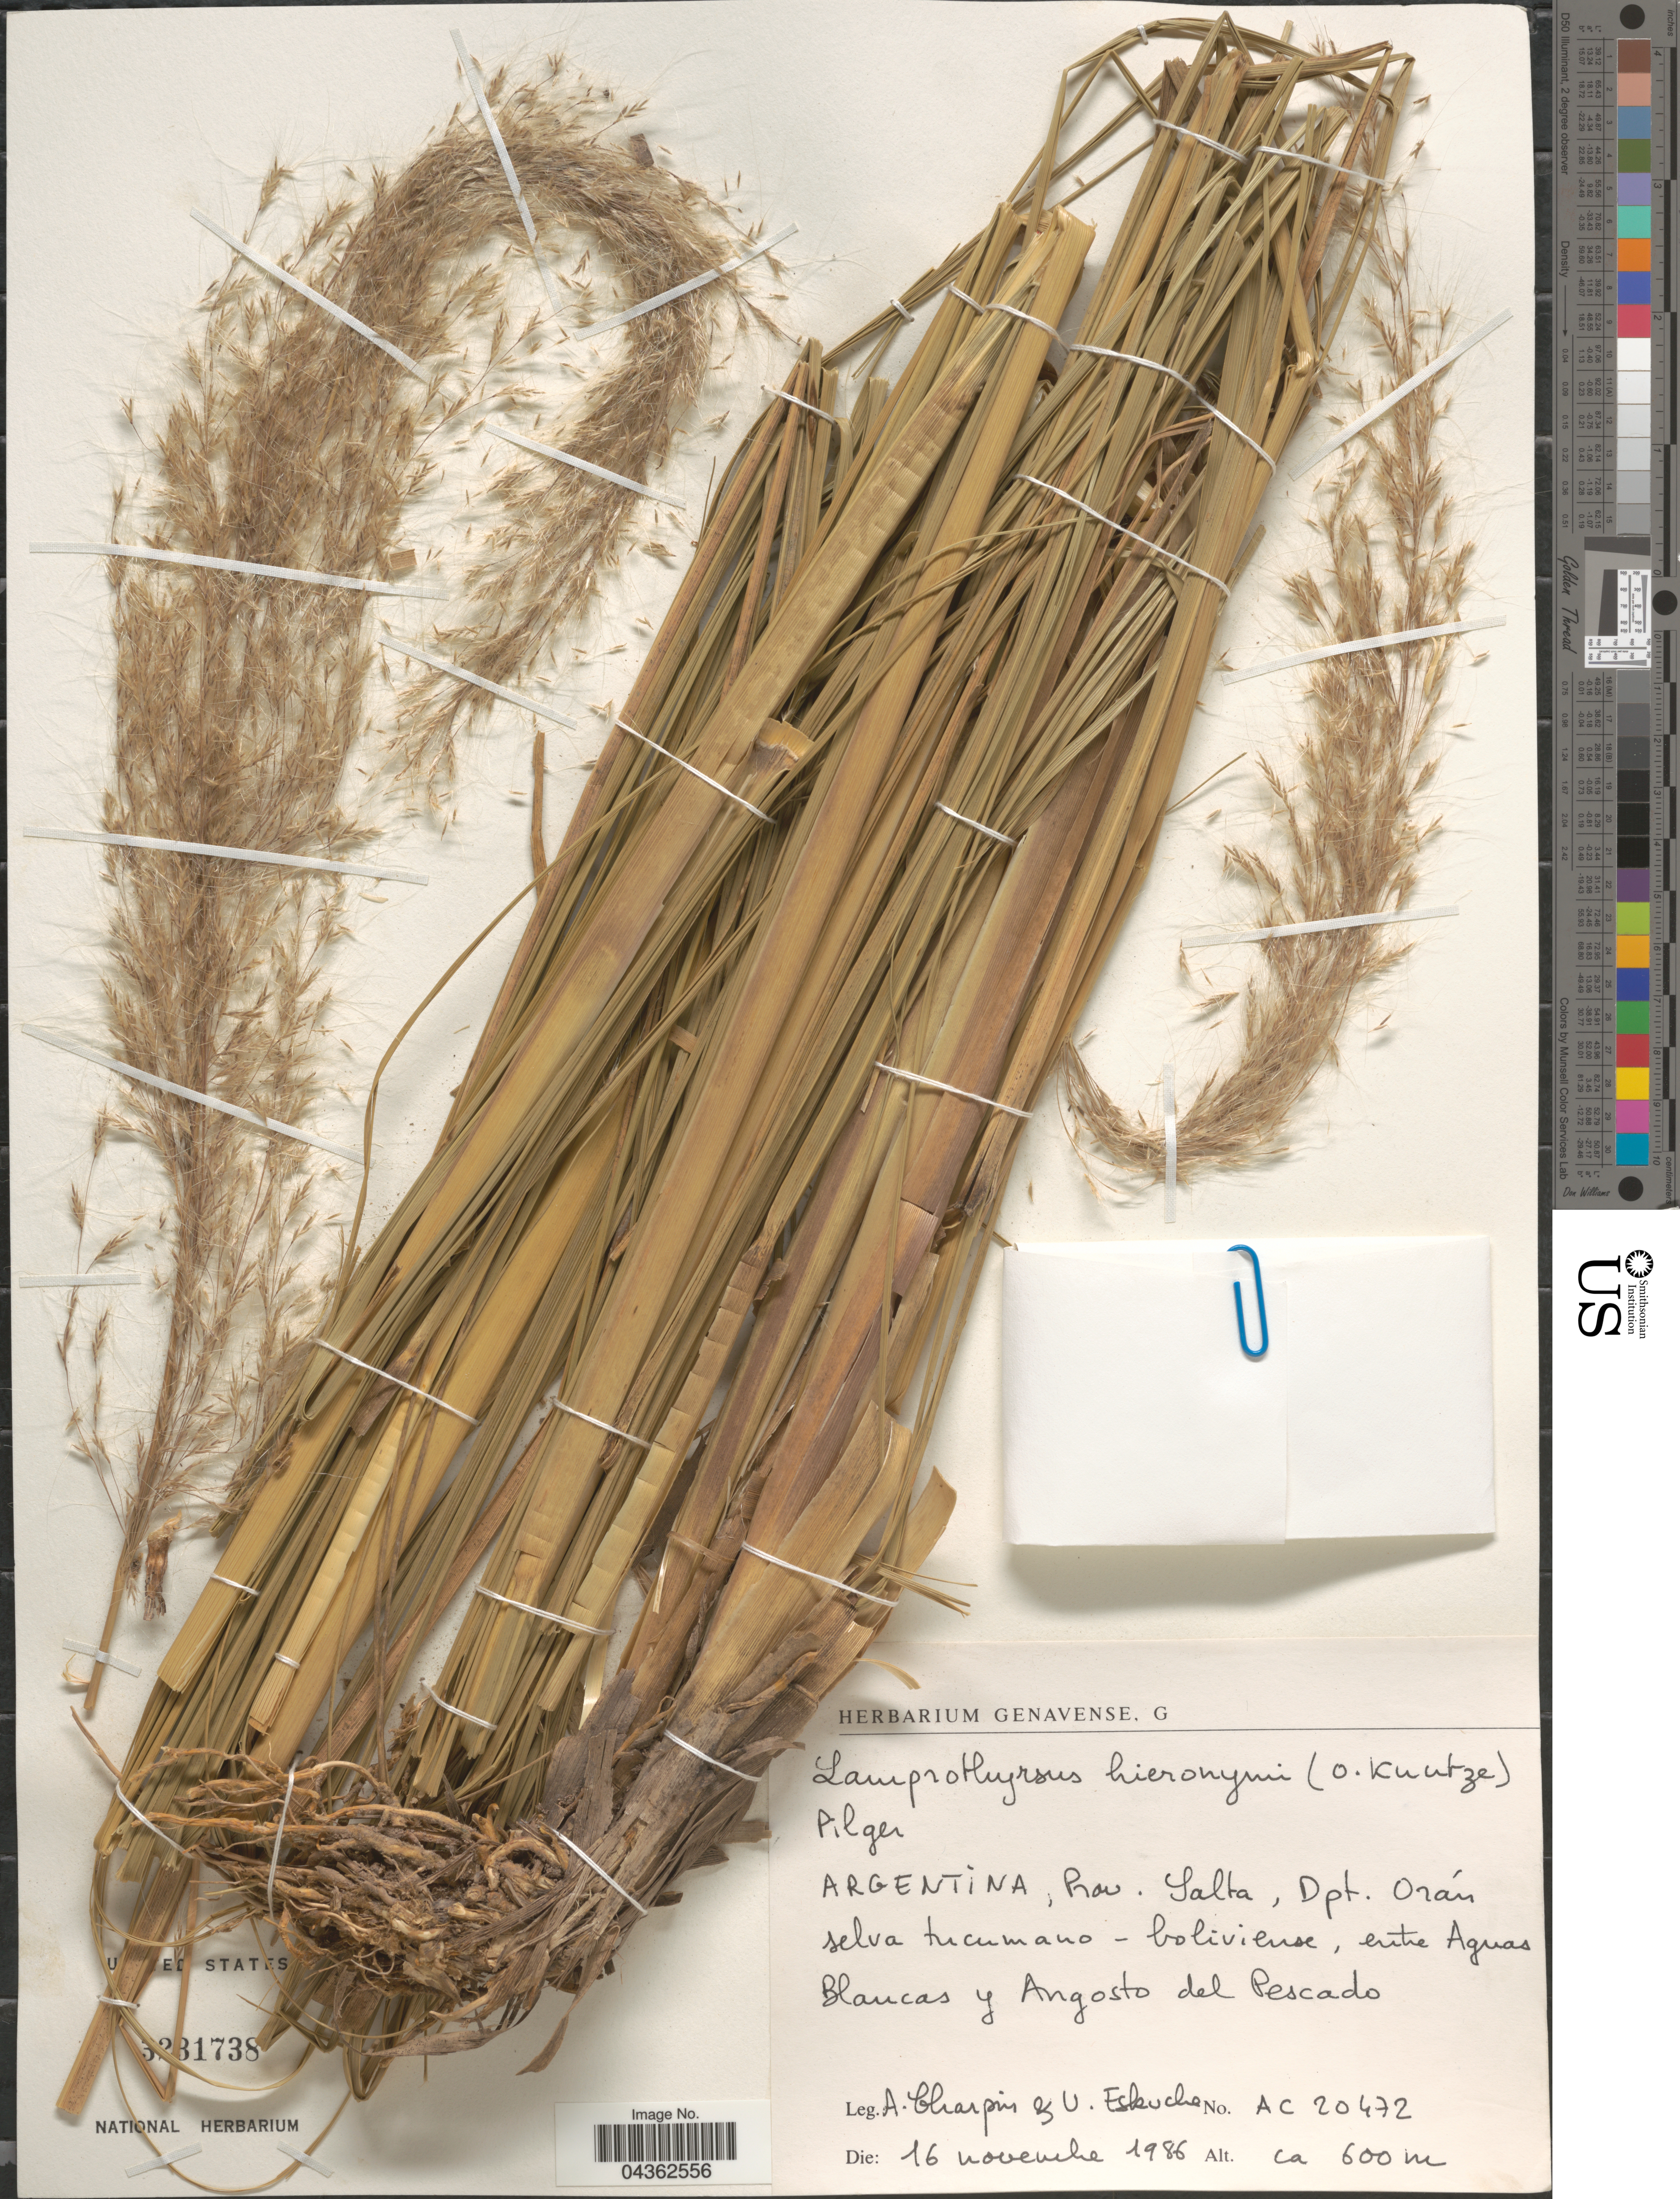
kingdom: Plantae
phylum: Tracheophyta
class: Liliopsida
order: Poales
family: Poaceae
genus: Cortaderia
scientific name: Cortaderia hieronymi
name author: (Kuntze) H.P. Linder & N.P. Barker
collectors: A. Charpin & U. Eskuche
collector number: AC20472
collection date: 1986-11-16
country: Argentina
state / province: Salta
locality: Dpt. Orán selva tucumano - boliviense, entre Aguas Blancas y Angosto del Pescado.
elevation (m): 600